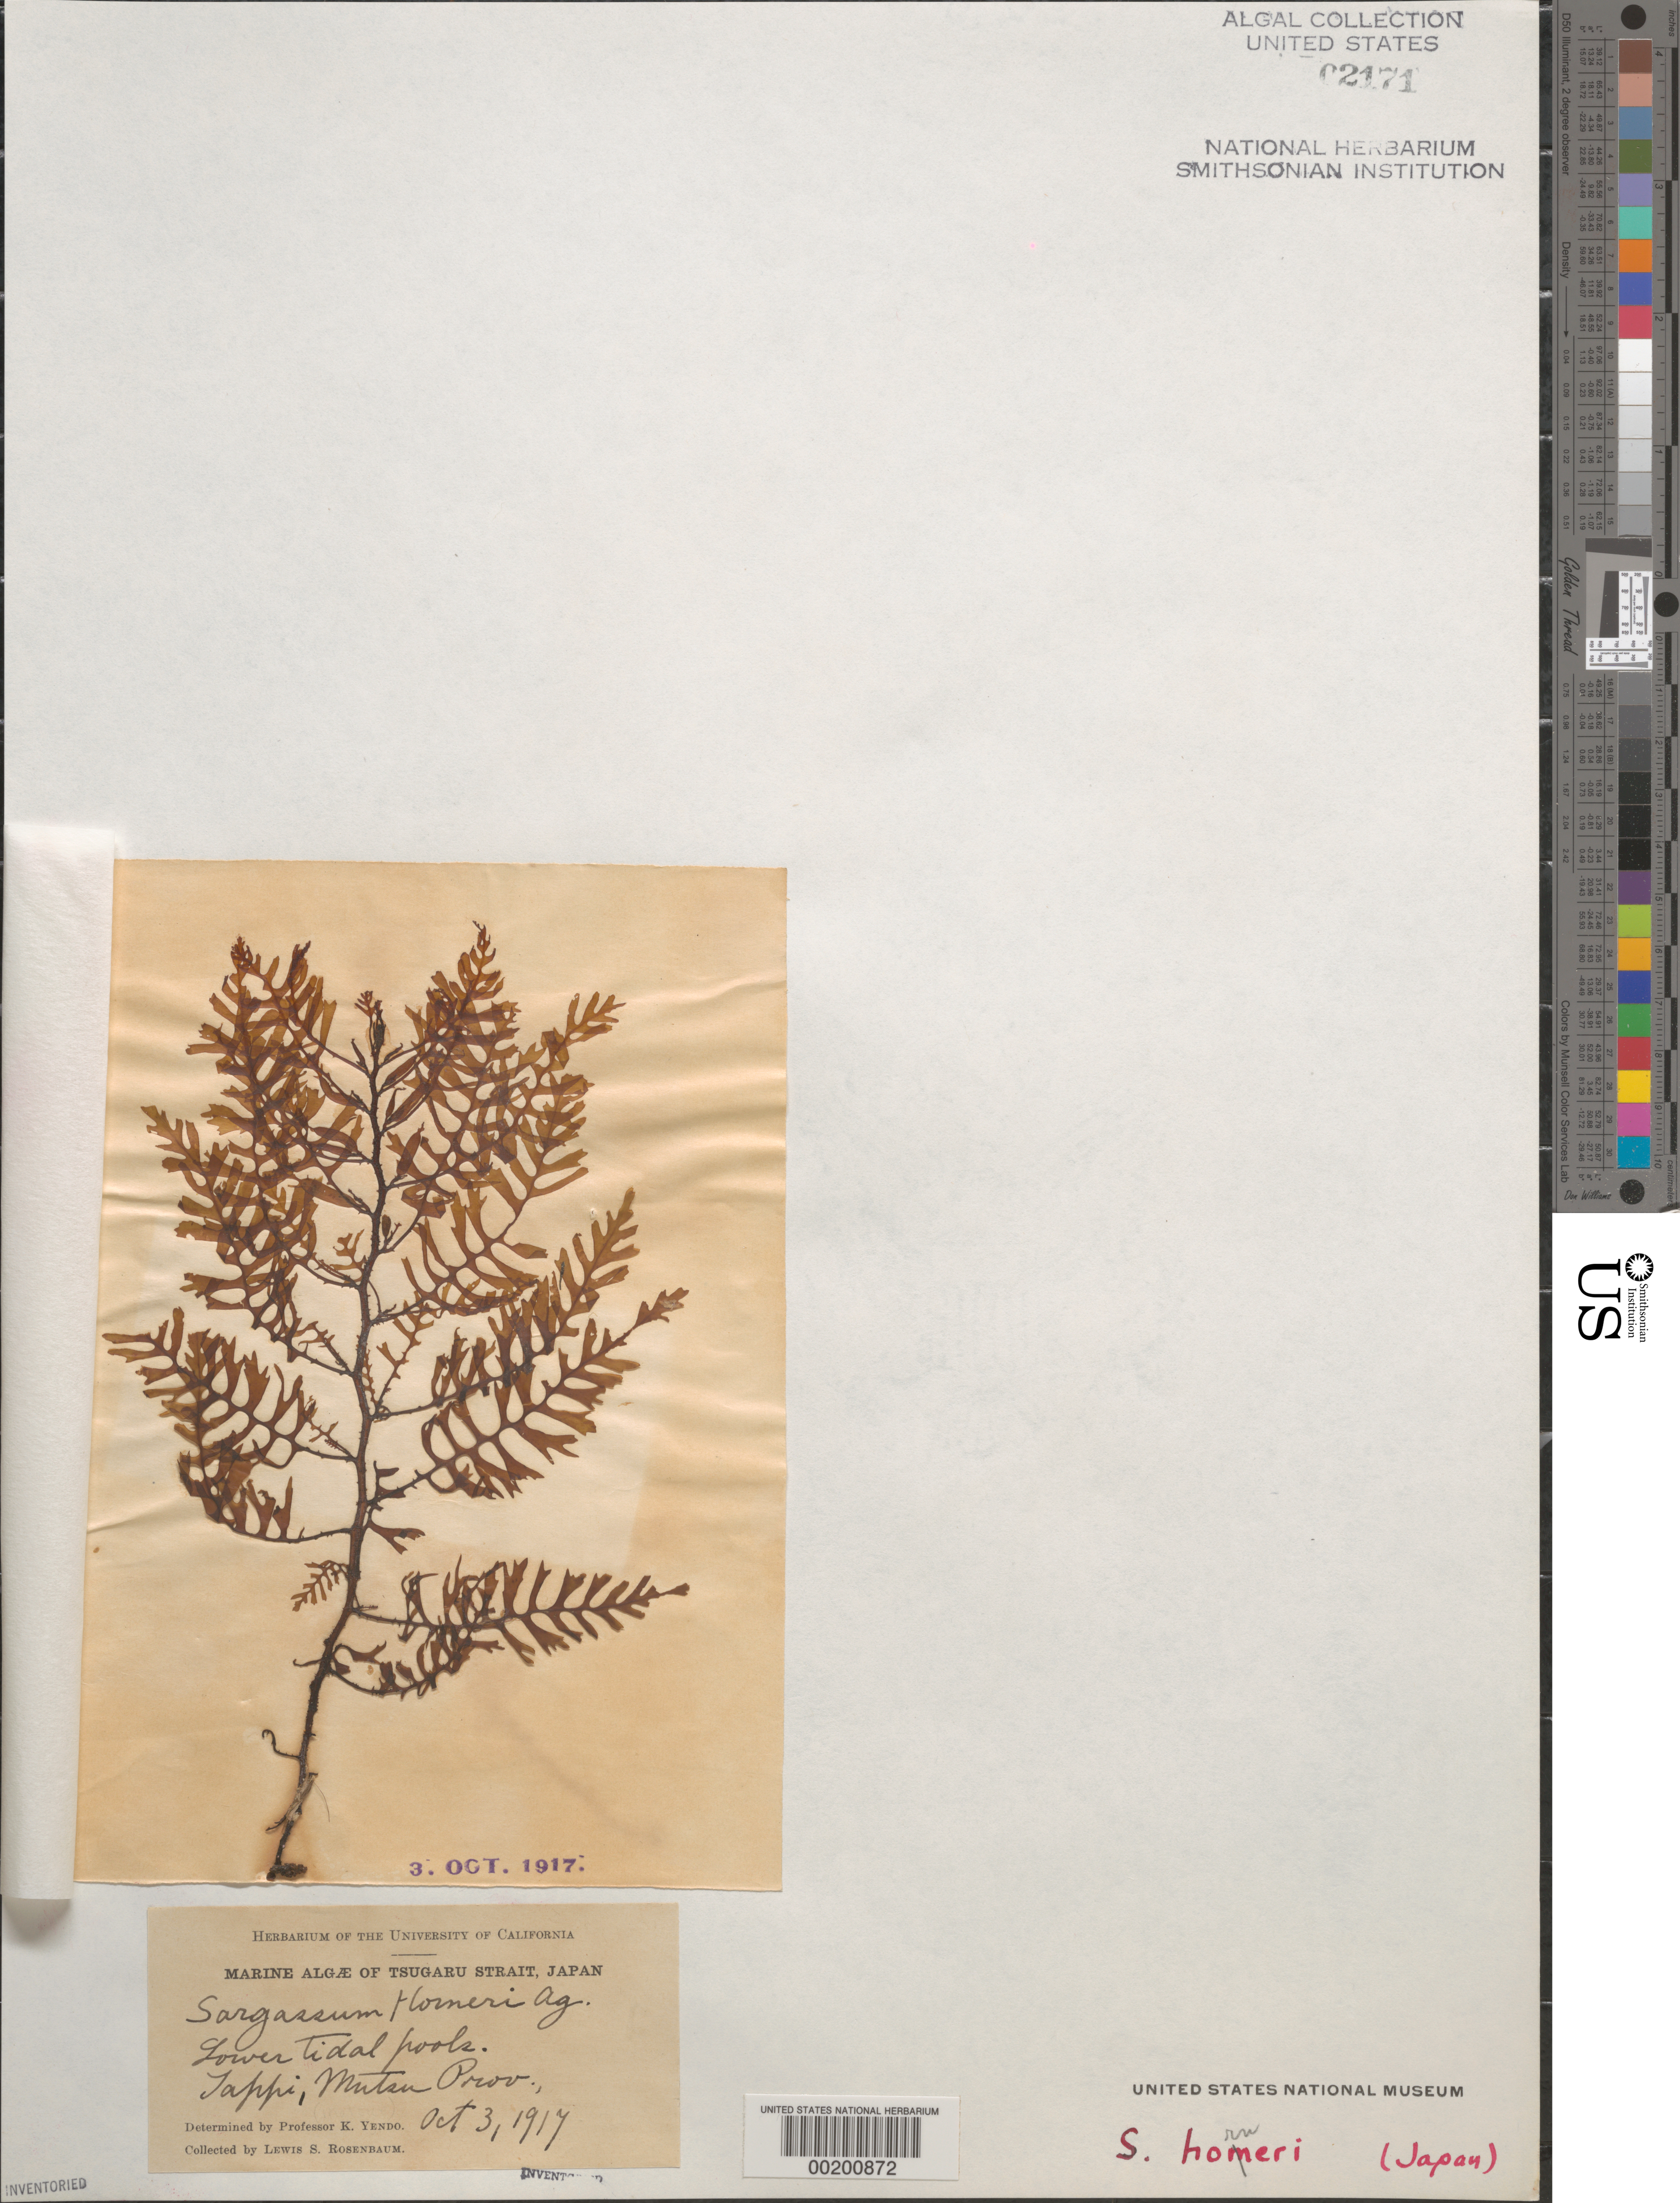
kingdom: Chromista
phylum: Ochrophyta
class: Phaeophyceae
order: Fucales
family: Sargassaceae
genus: Sargassum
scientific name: Sargassum horneri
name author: (Turner) C. Agardh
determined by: Yendo, K.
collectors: L. Rosenbaum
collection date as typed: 03 Oct 1917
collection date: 1917-10-03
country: Japan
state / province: Aomori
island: Honshu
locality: Tappi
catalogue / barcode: US 2171